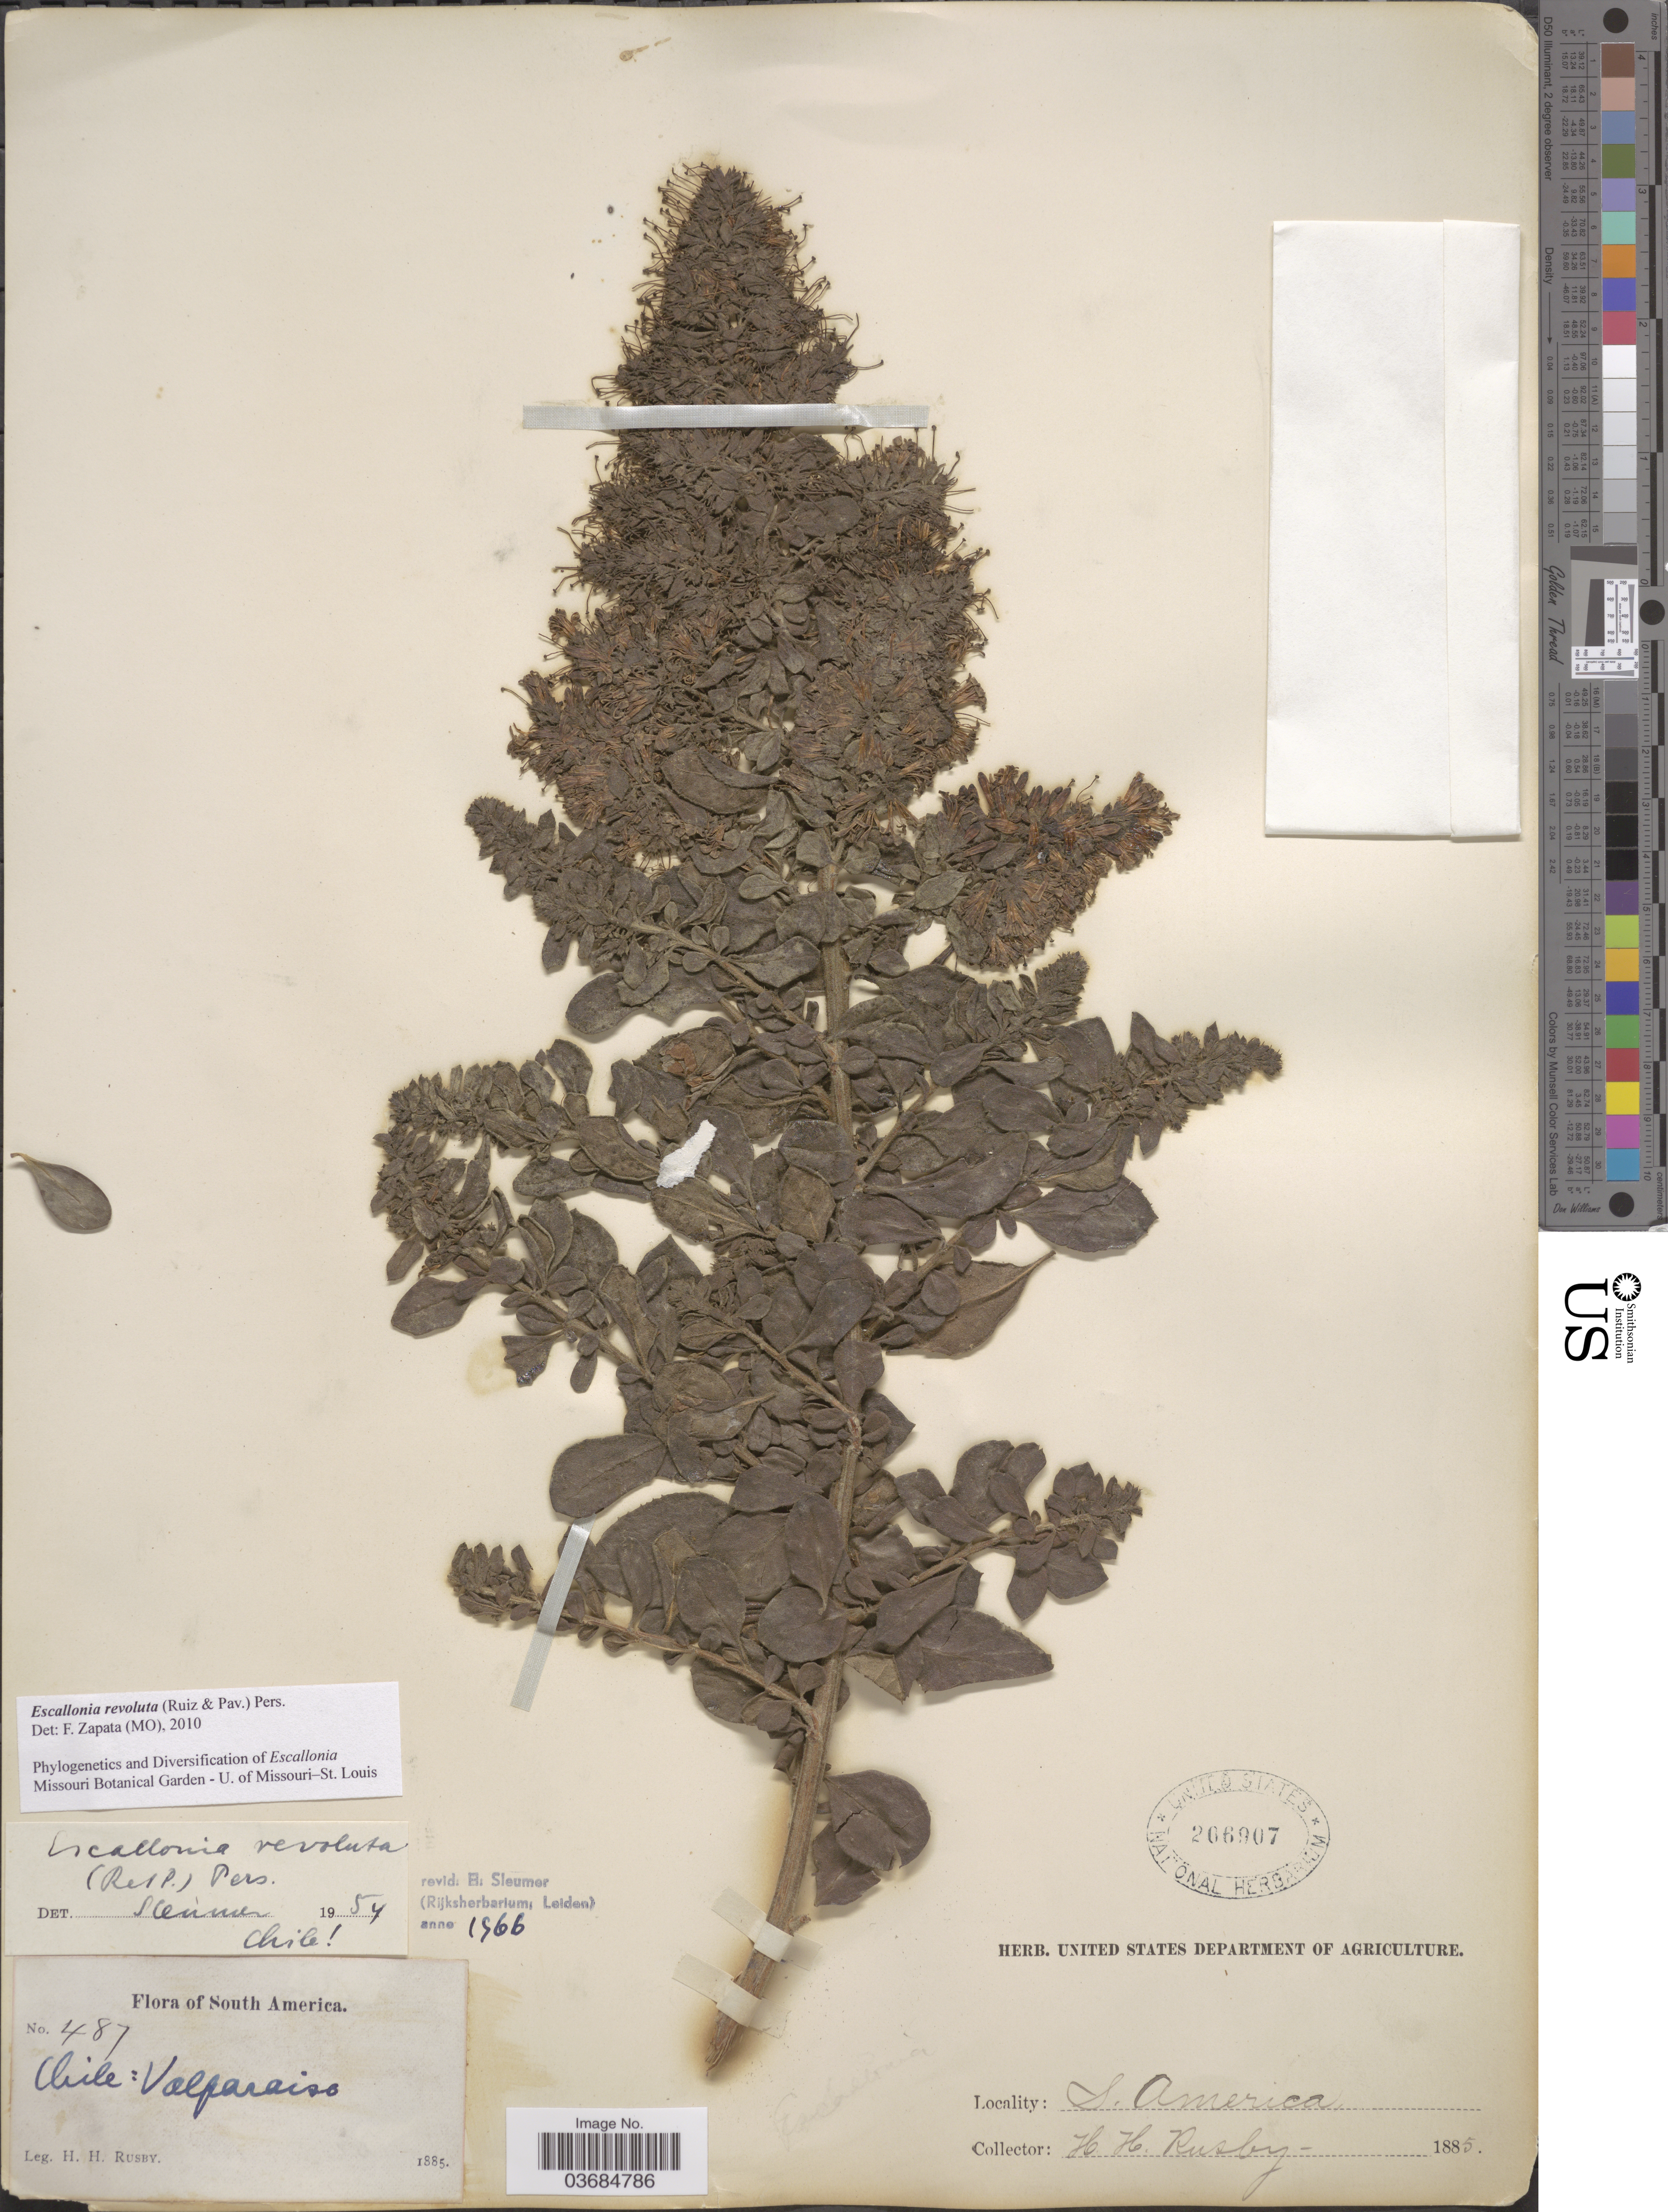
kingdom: Plantae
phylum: Tracheophyta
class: Magnoliopsida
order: Escalloniales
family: Escalloniaceae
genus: Escallonia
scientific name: Escallonia revoluta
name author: (Ruiz & Pav.) Pers.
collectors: H. H. Rusby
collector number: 487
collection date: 1885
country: Chile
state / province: Valparaíso (V)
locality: Valparaiso.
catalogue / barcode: US 206907